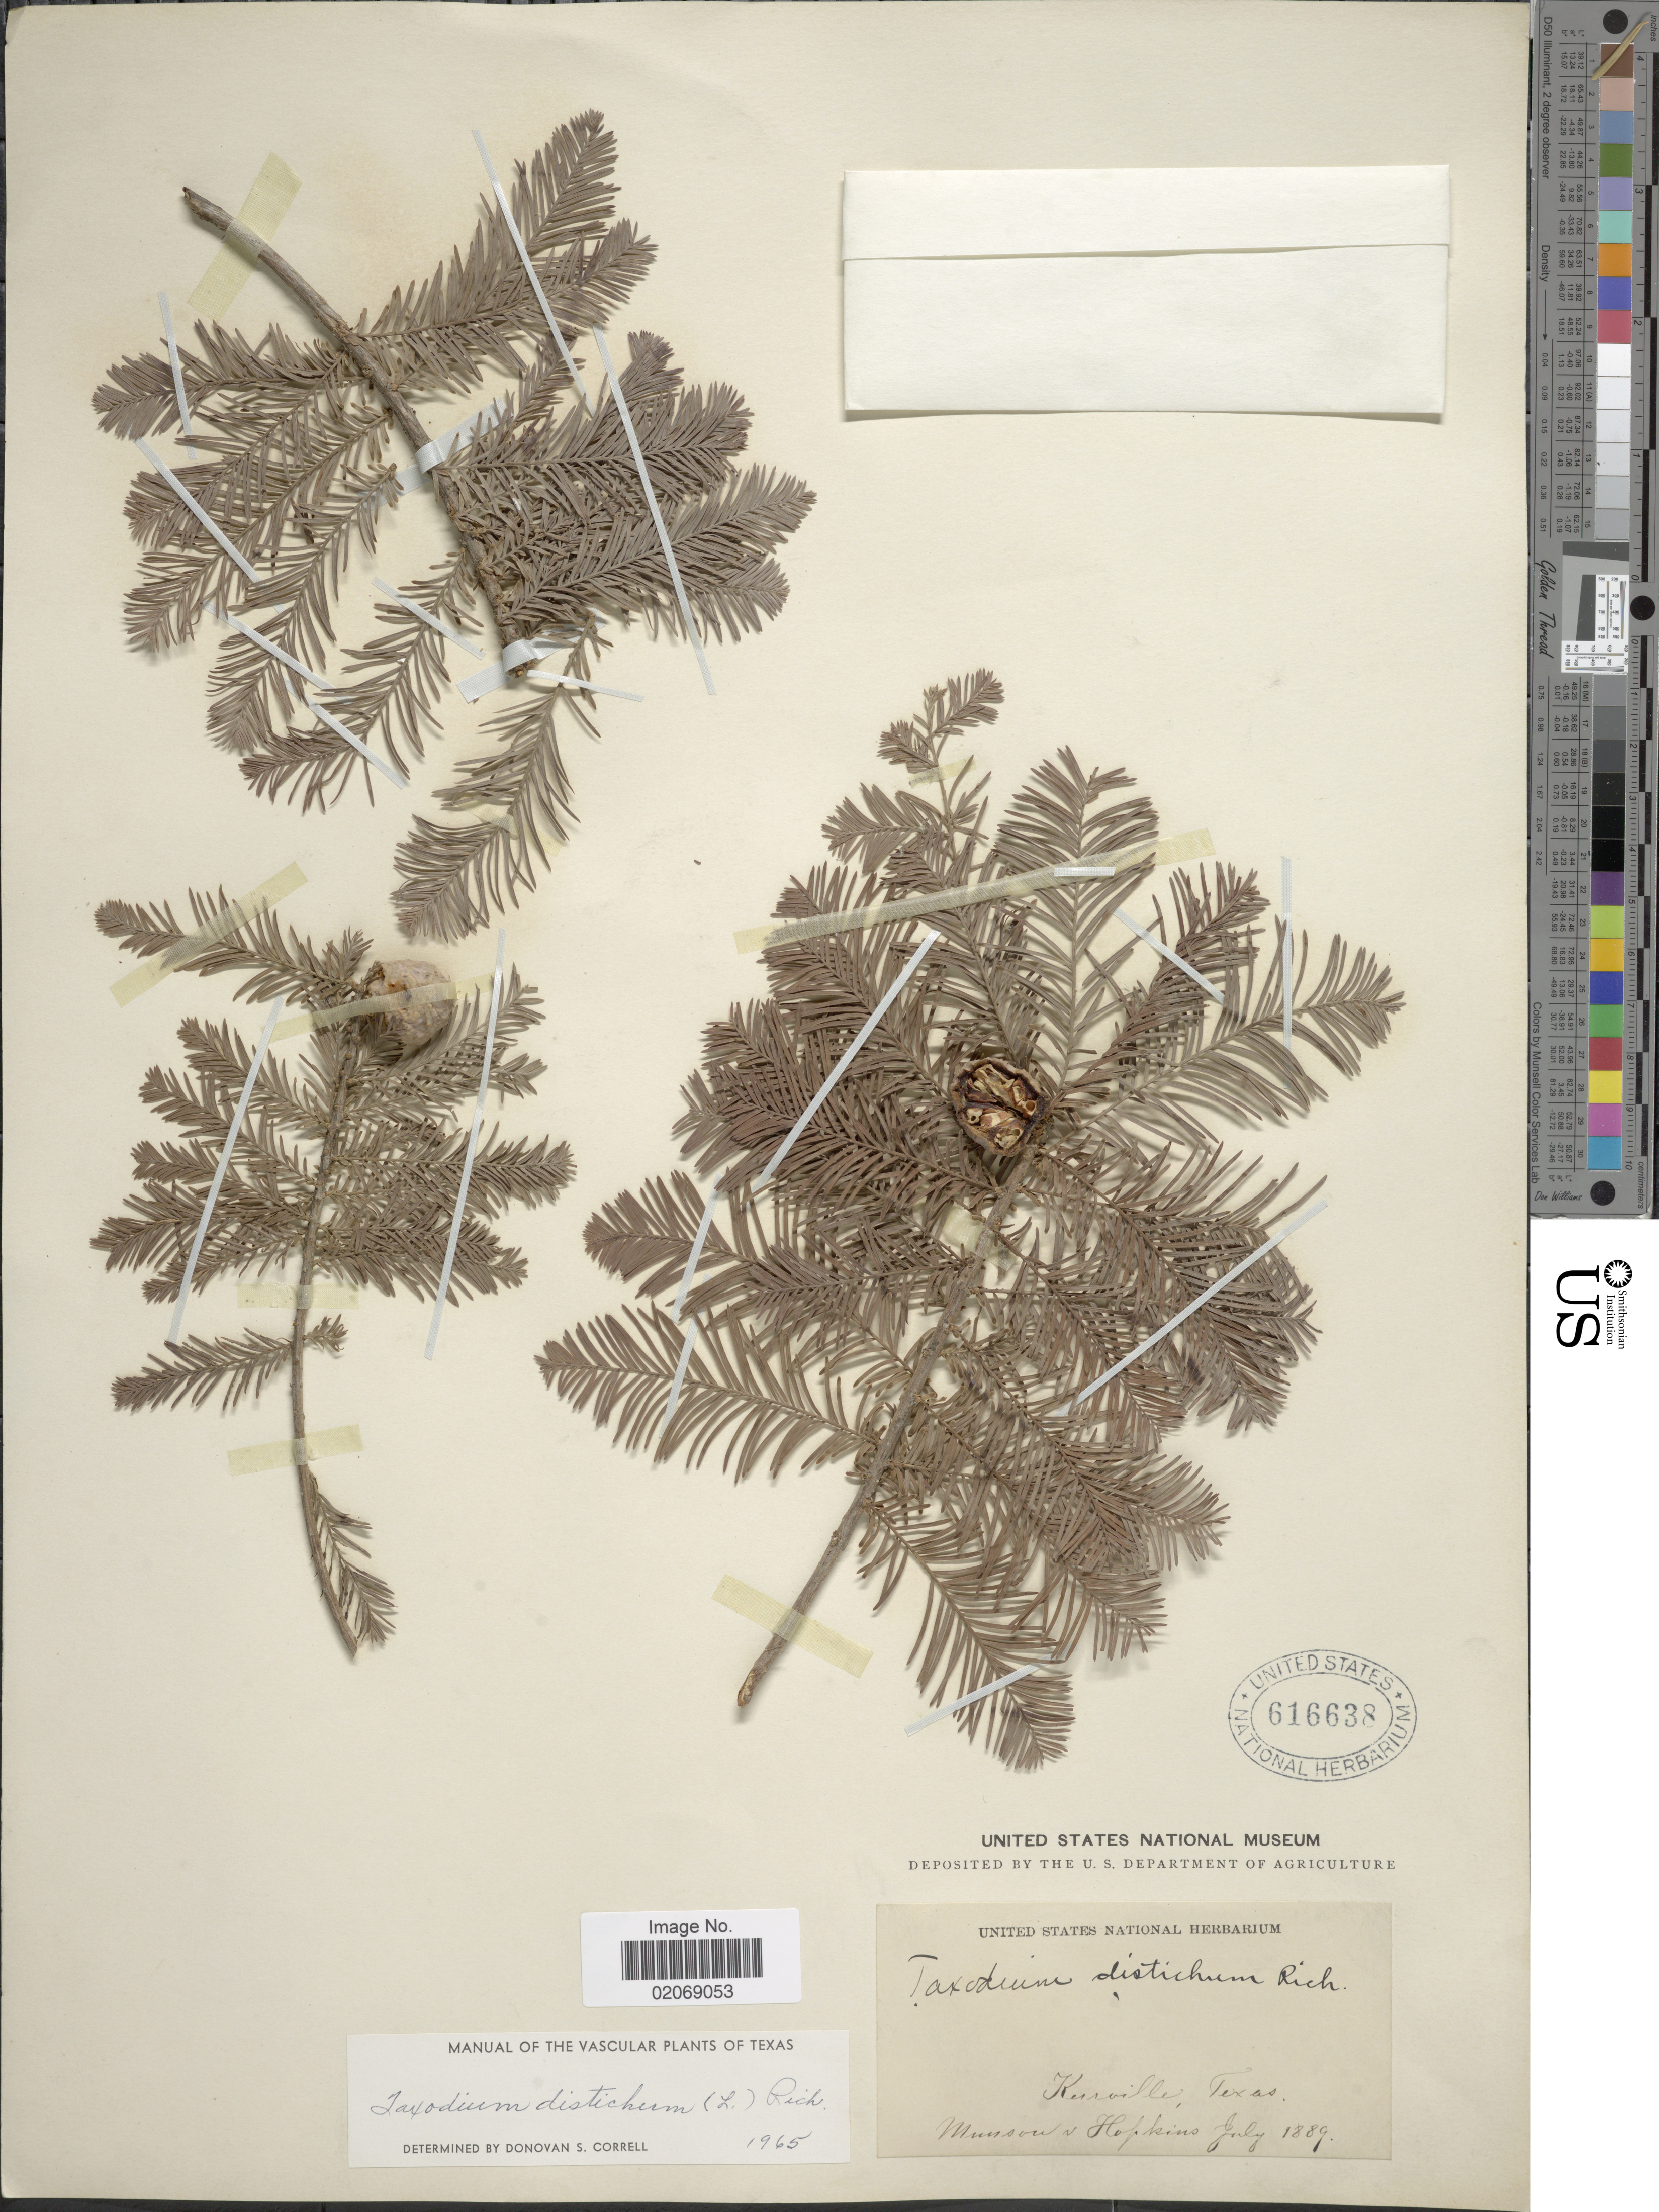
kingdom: Plantae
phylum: Tracheophyta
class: Pinopsida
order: Pinales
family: Cupressaceae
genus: Taxodium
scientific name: Taxodium distichum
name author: (L.) Rich.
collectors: -. Munson & -- Hopkins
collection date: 1889-07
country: United States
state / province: Texas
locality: Kerrville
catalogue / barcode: US 616638